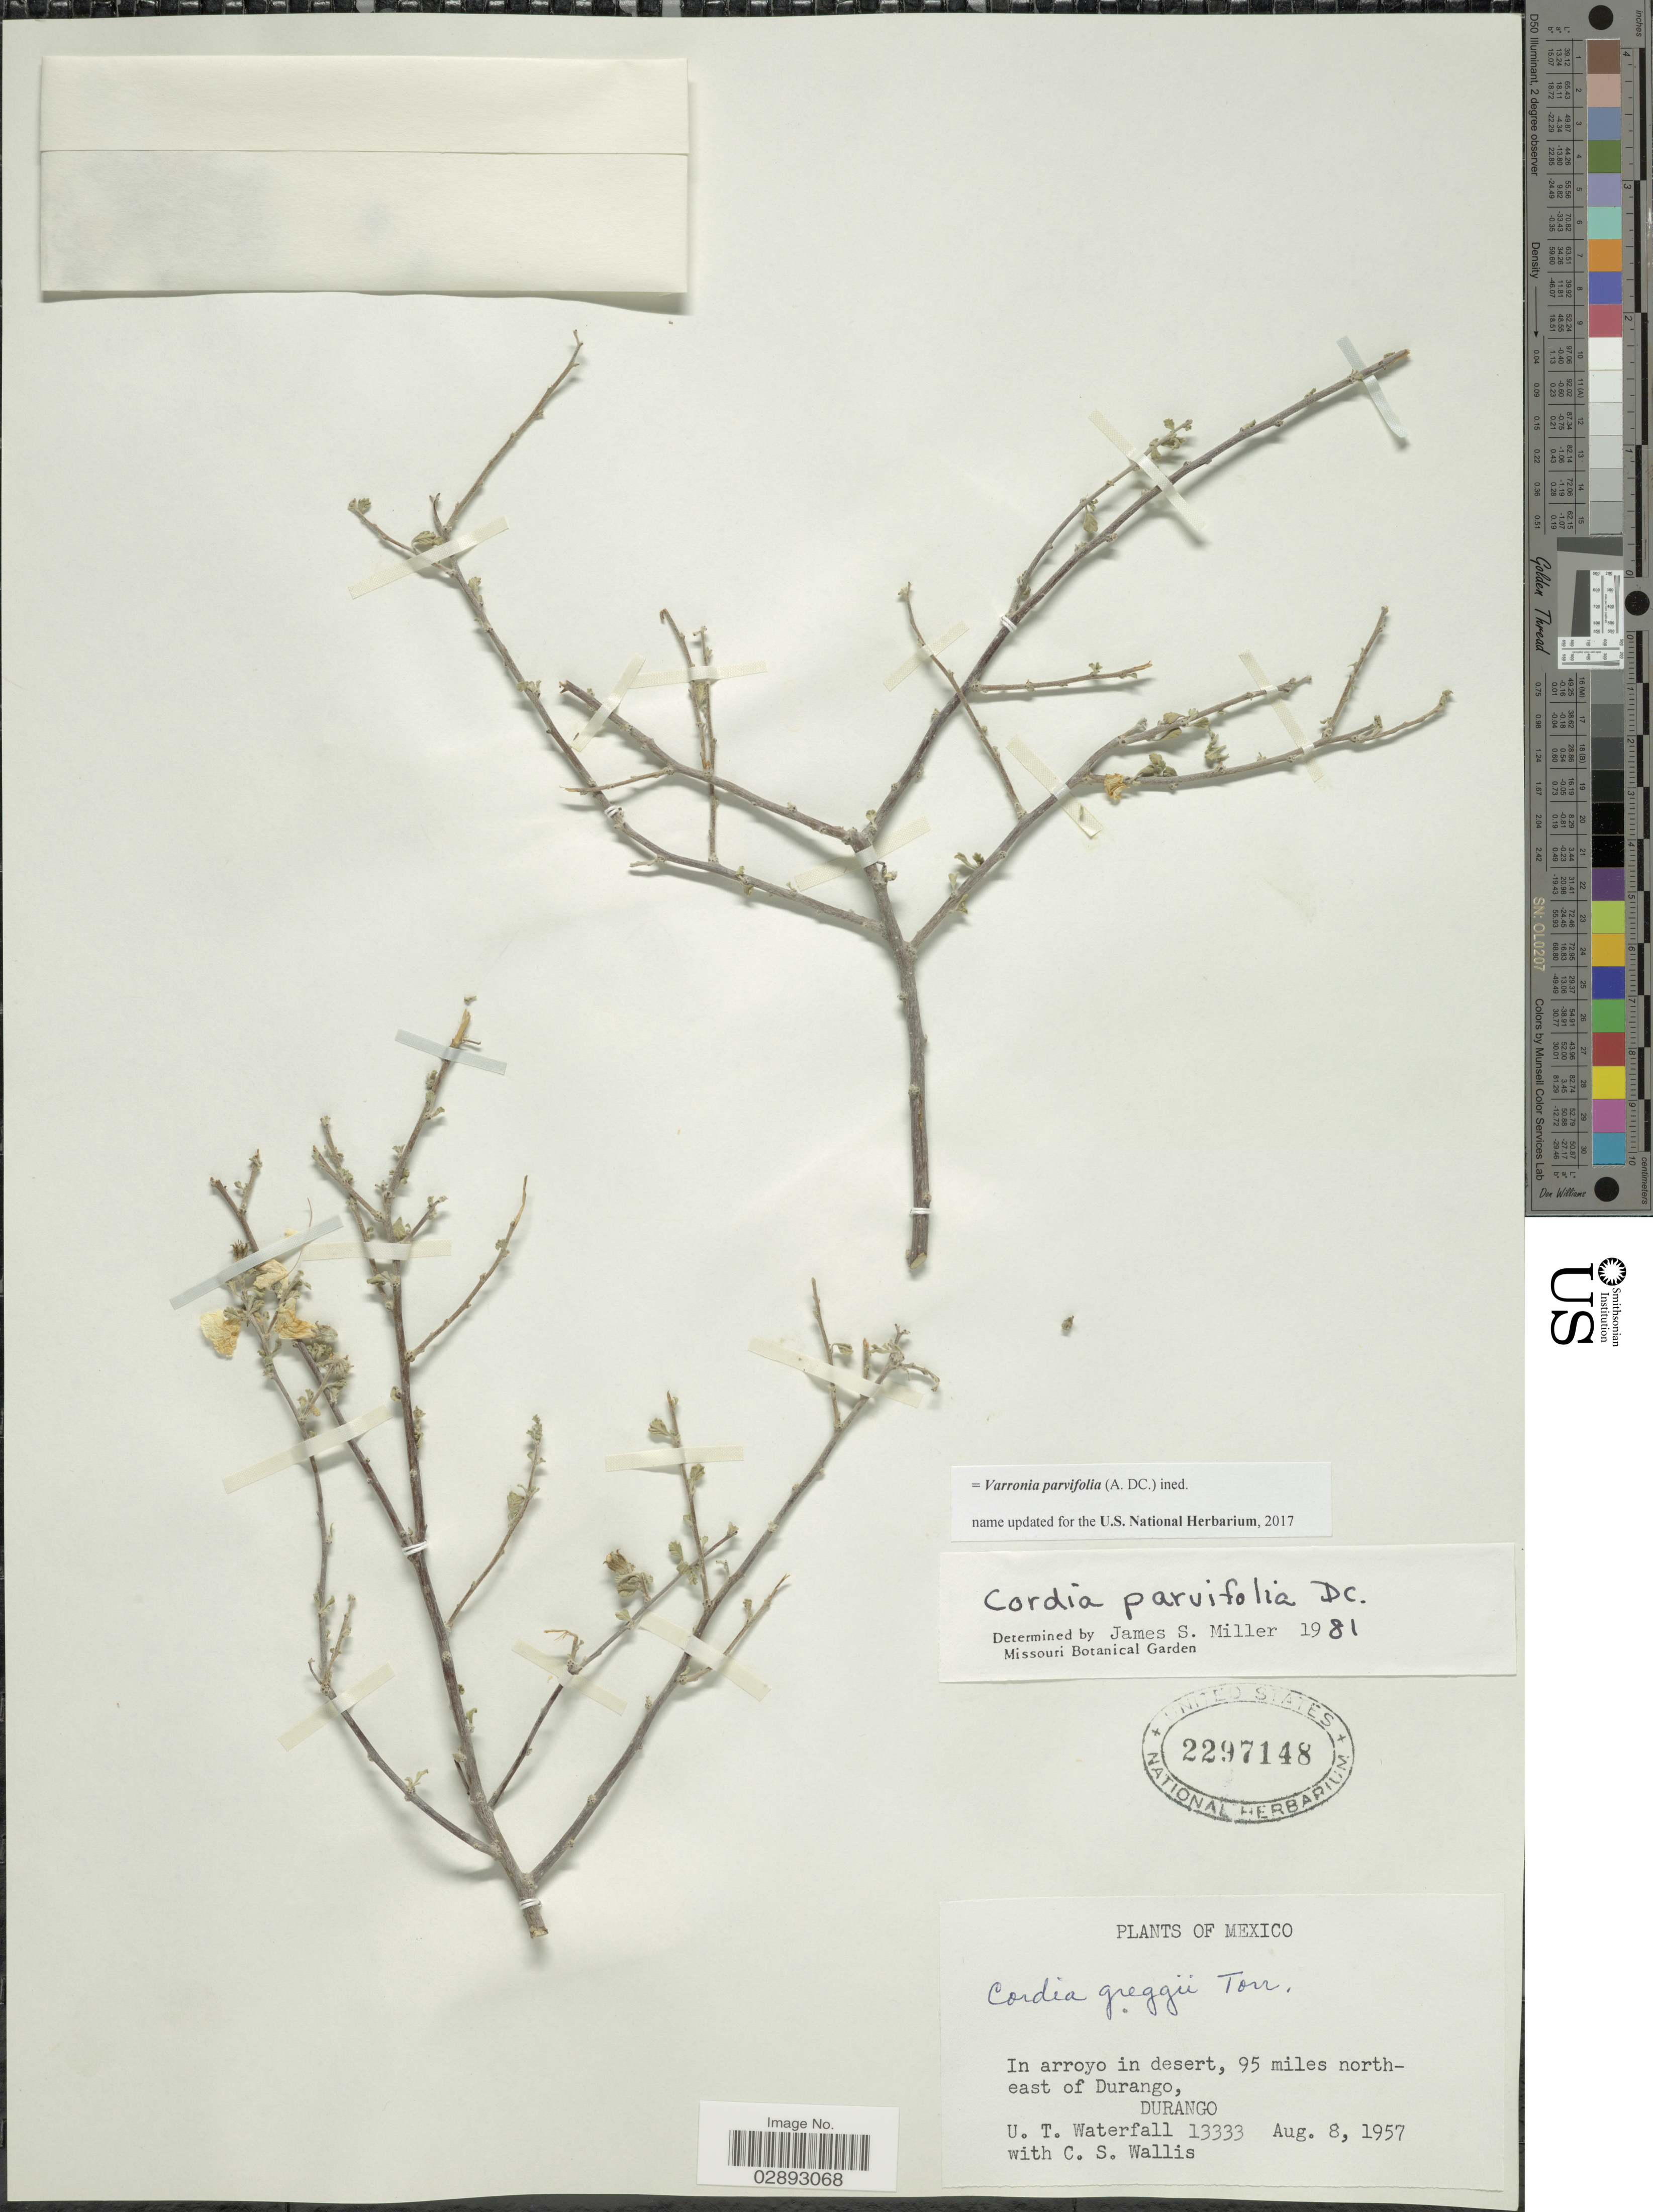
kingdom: Plantae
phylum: Tracheophyta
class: Magnoliopsida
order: Boraginales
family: Cordiaceae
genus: Varronia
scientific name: Varronia parvifolia (A. DC.) ined.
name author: (A. DC.)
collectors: U. T. Waterfall & C. S. Wallis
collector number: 13333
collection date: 1957-08-08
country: Mexico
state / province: Durango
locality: In arroyo in desert, 95 miles north-east of Durango, Durango.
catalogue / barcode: US 2297148